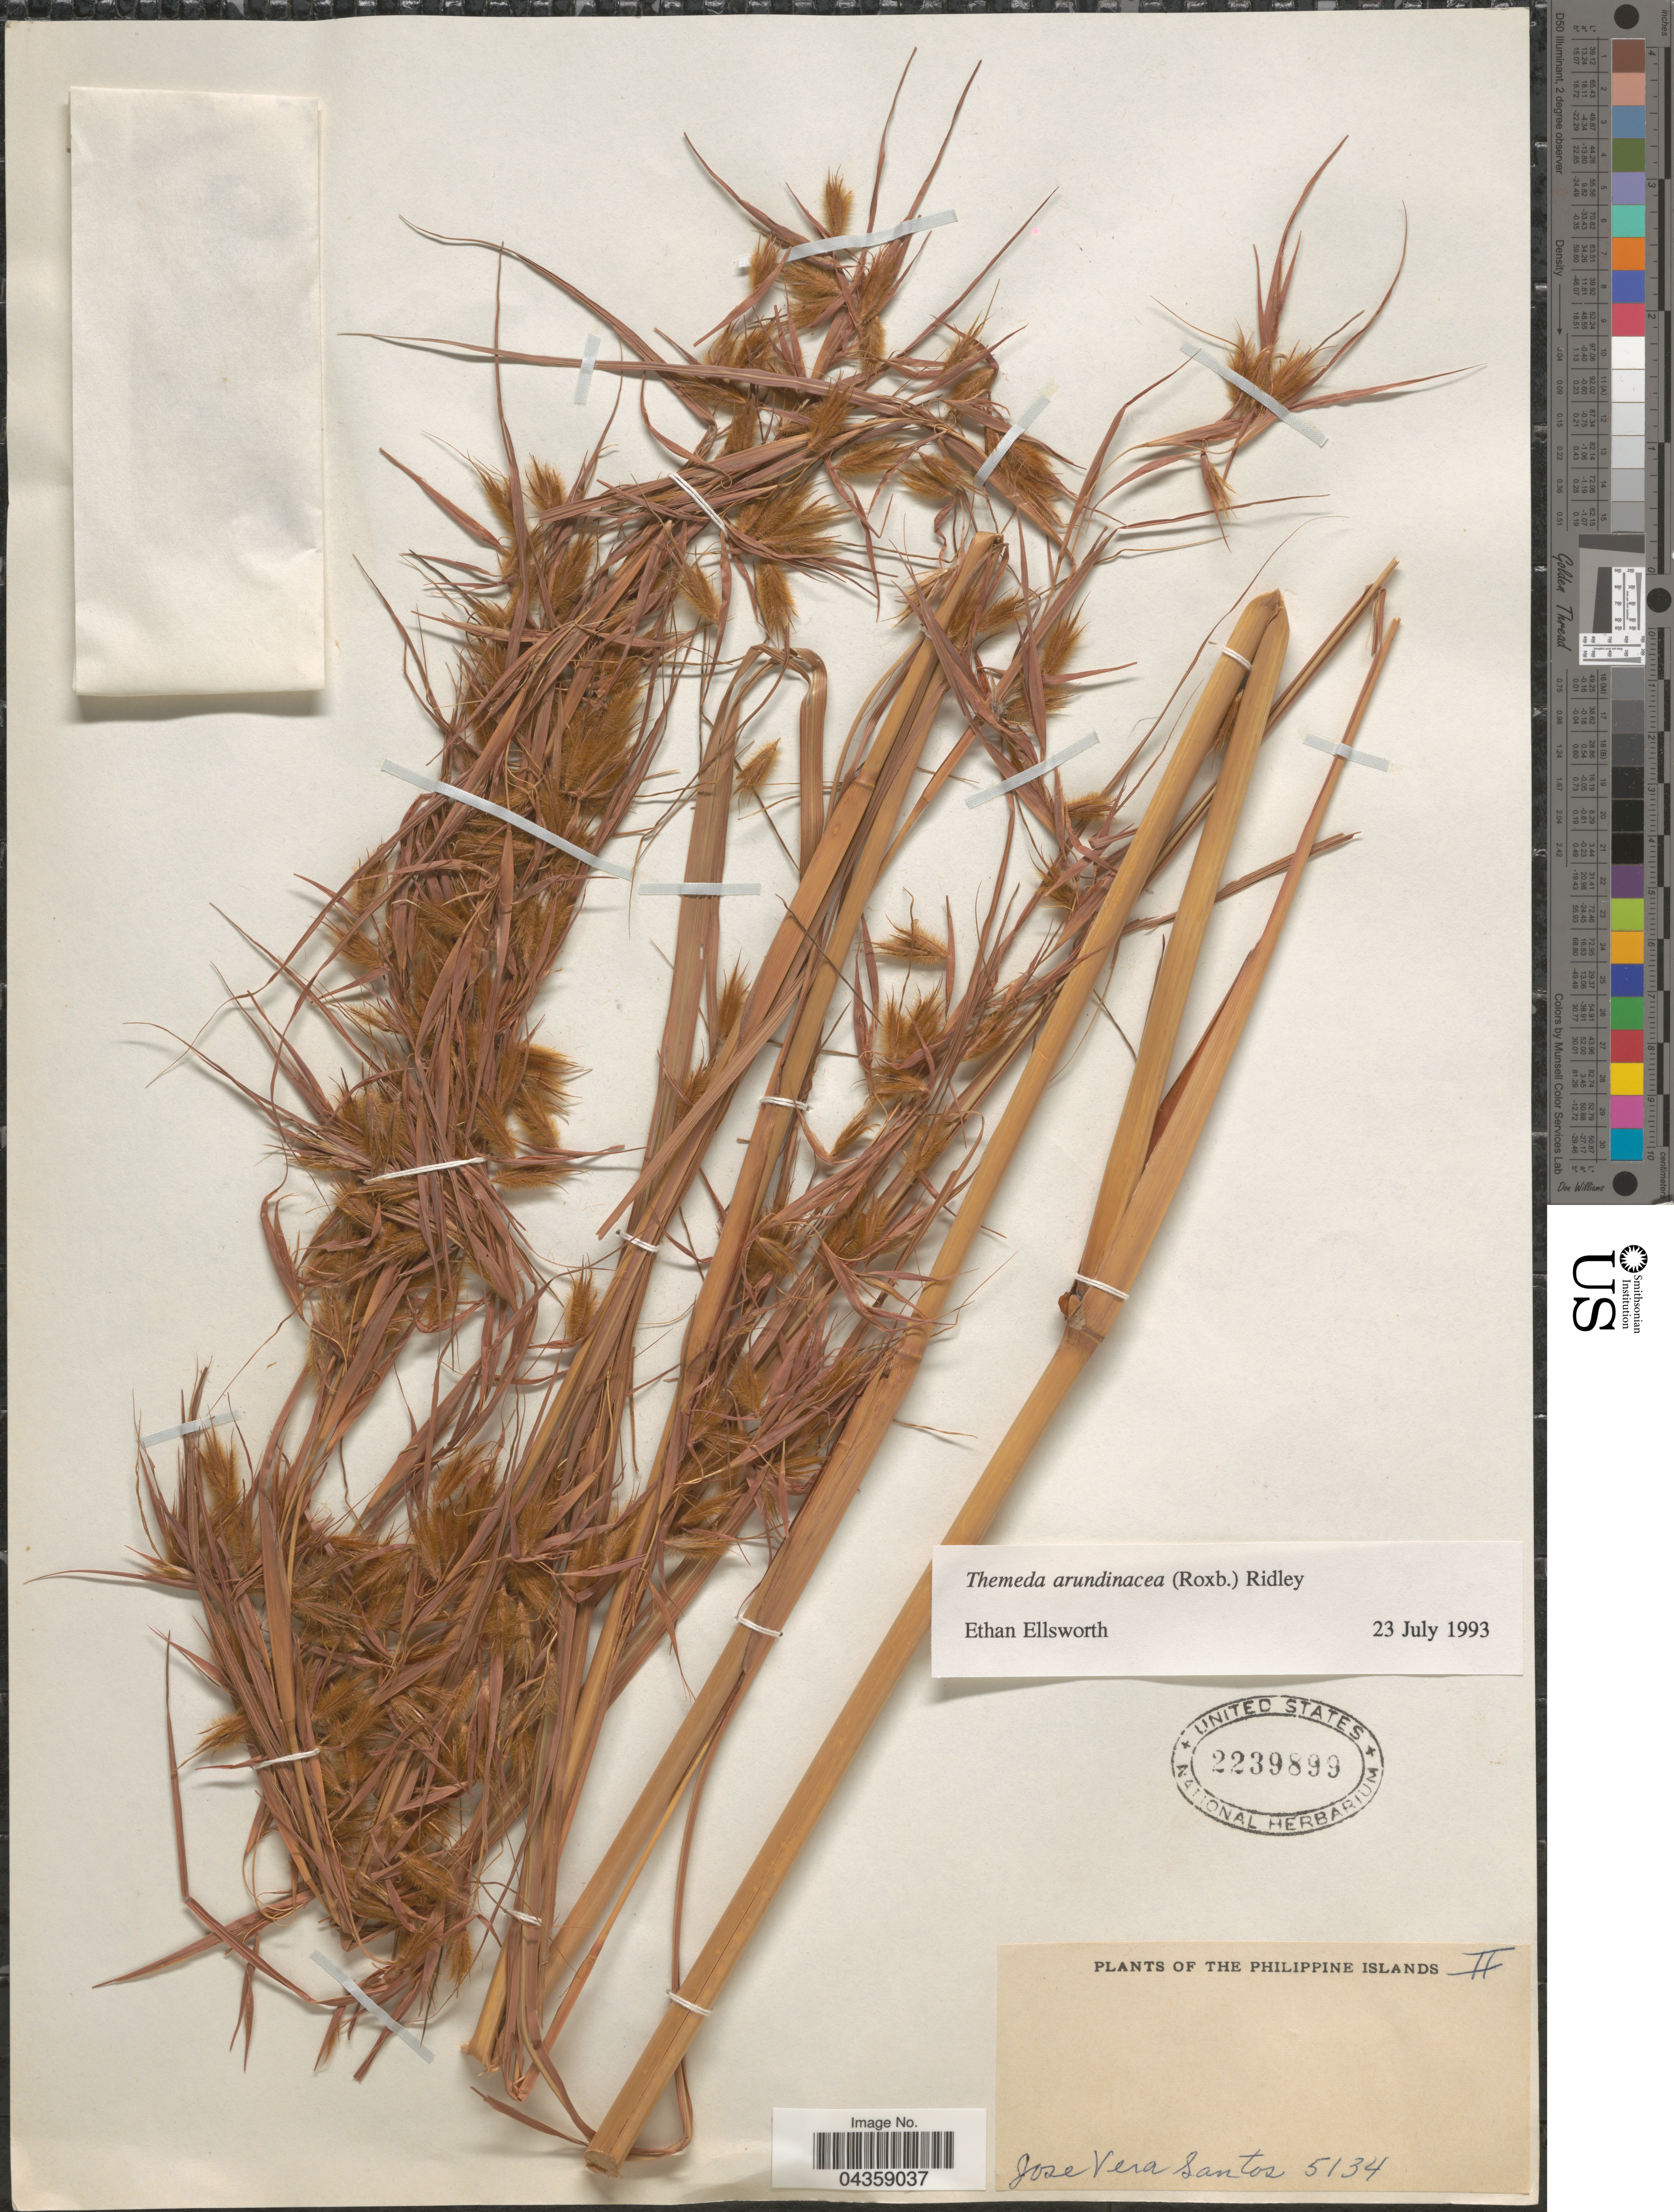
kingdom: Plantae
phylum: Tracheophyta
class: Liliopsida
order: Poales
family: Poaceae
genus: Themeda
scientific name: Themeda arundinacea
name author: (Roxb.) Ridl.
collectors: J. V. Santos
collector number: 5134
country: Philippines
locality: The Philippine Islands.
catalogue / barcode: US 2239899